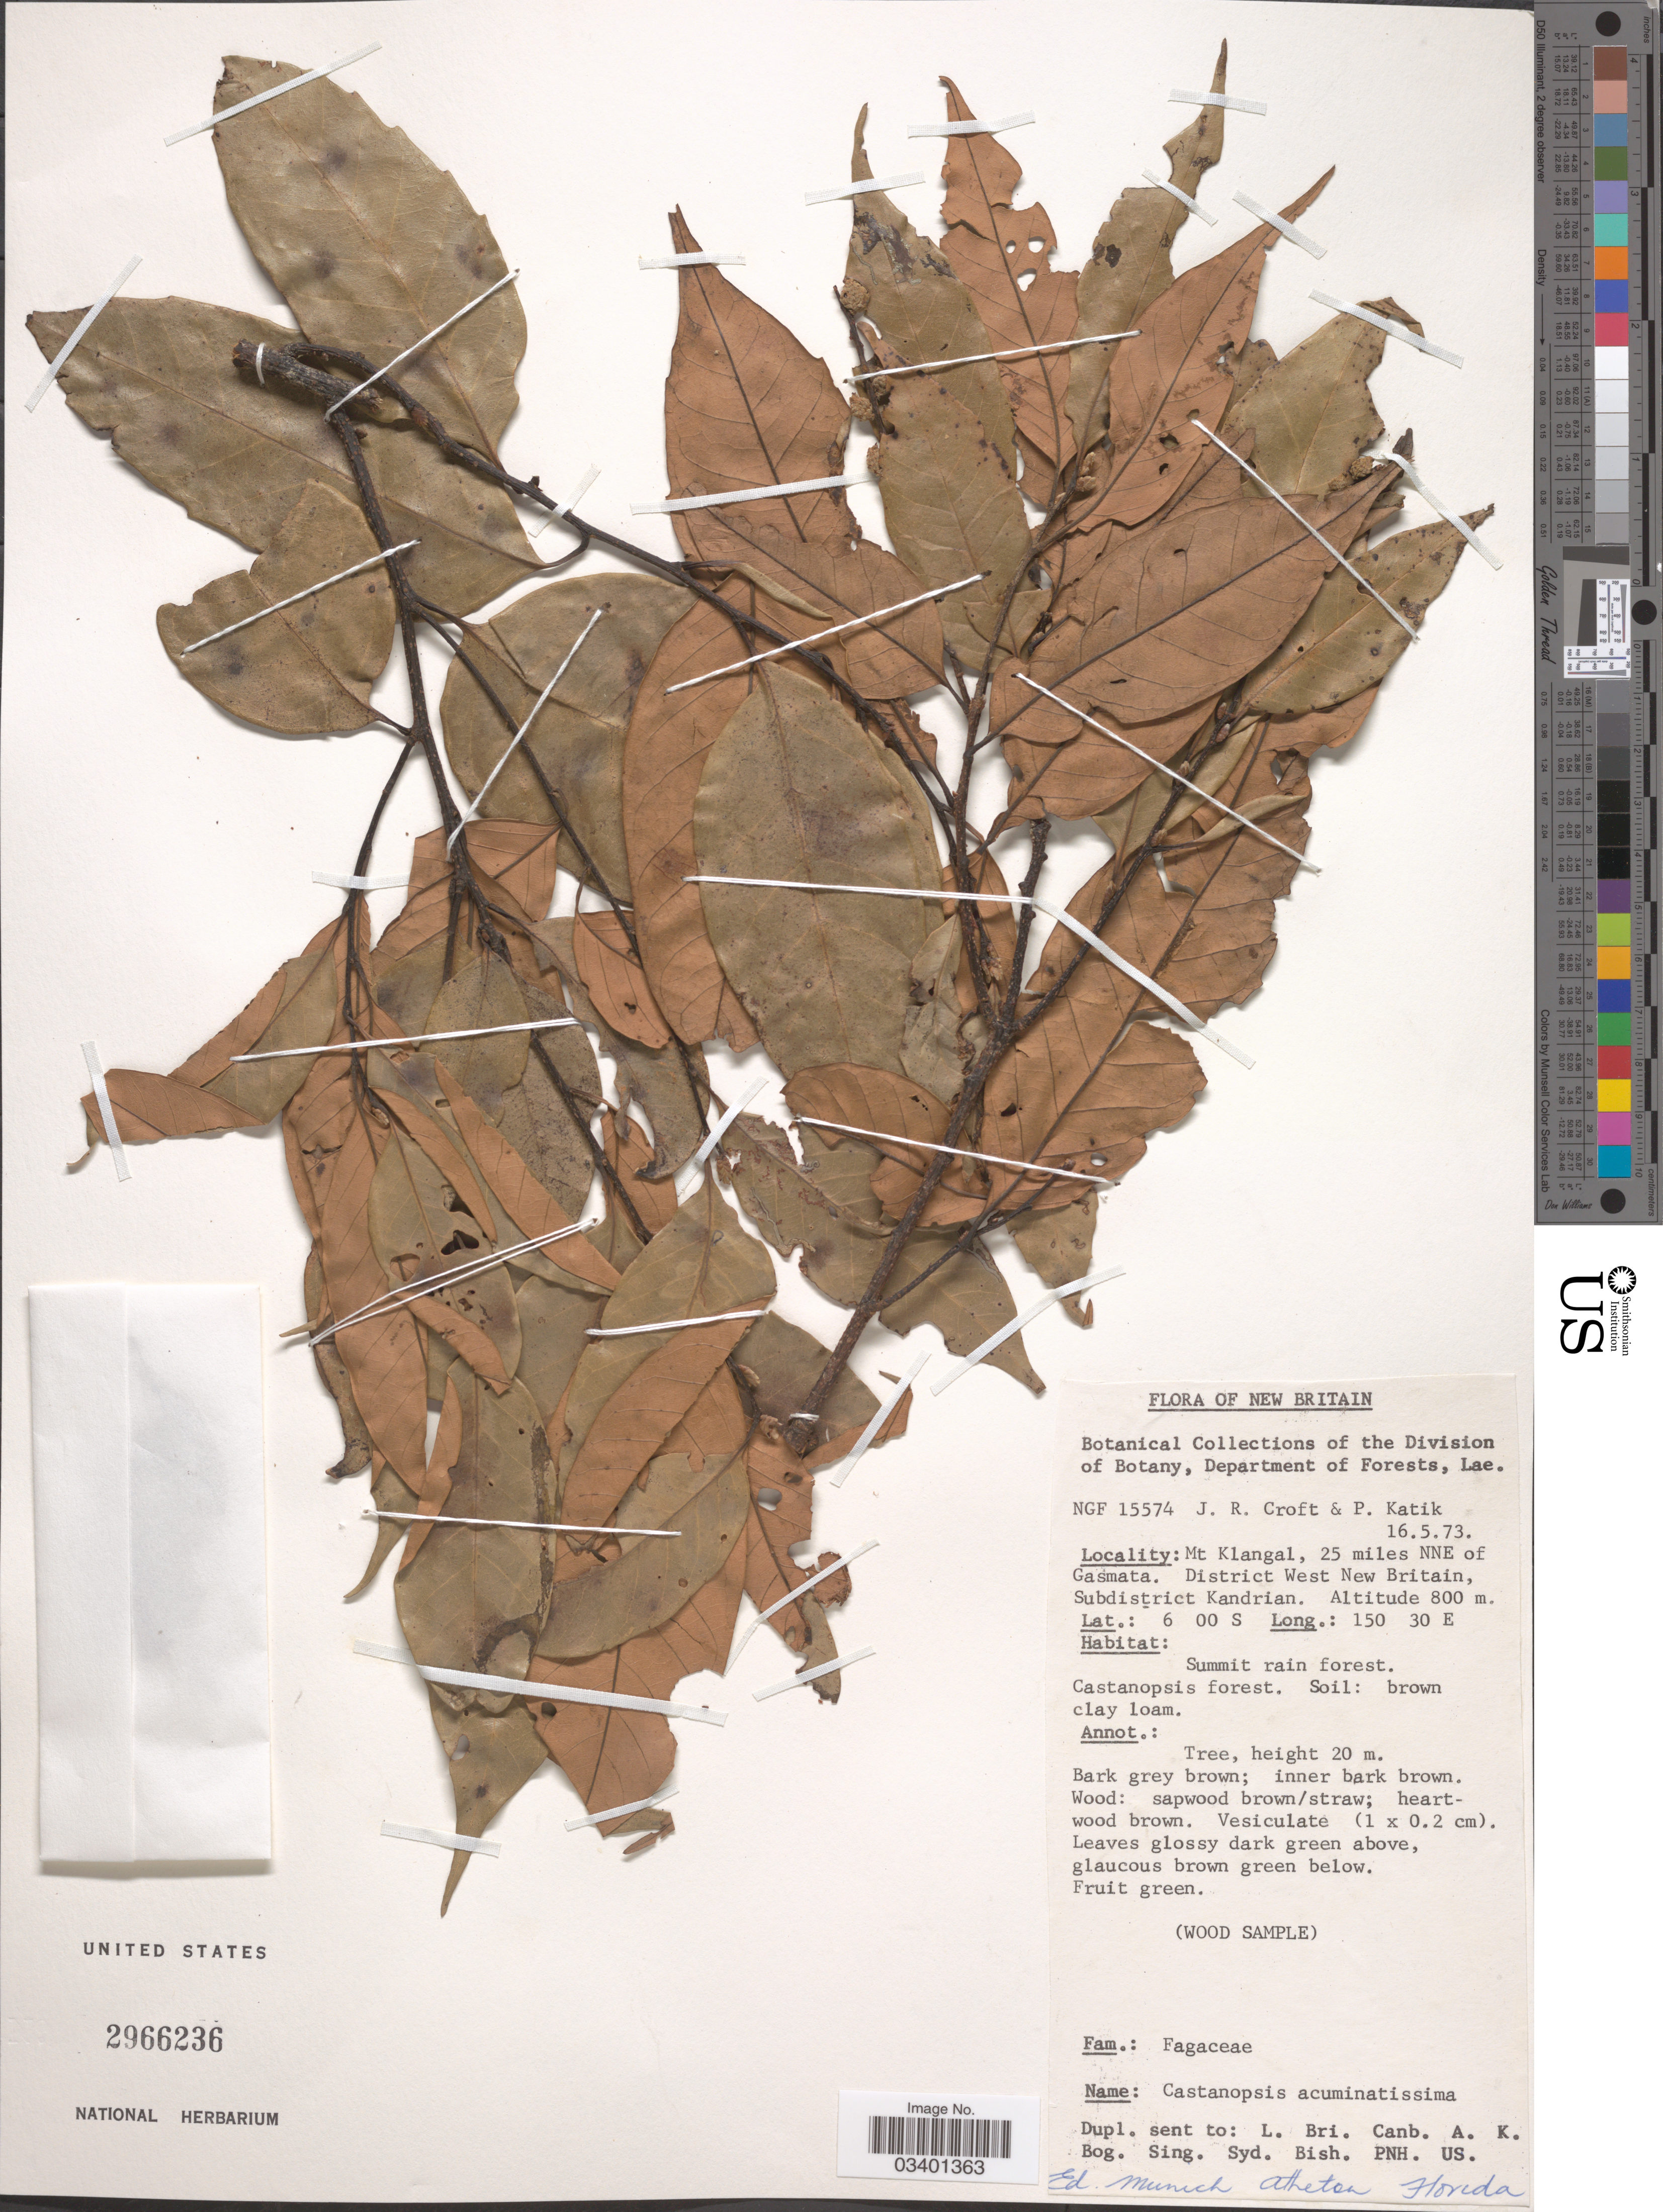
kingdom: Plantae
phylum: Tracheophyta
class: Magnoliopsida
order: Fagales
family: Fagaceae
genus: Castanopsis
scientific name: Castanopsis acuminatissima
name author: (Blume) A. DC.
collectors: J. R. Croft & P. Katik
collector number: NGF15574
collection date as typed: Transcribed d/m/y: 16/5/73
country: Papua New Guinea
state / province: West New Britain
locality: New Guinea. Mt Klangal, 25 miles NNE of Gasmata. District West New Britain, Subdistrict Kandrian.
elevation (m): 800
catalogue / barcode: US 2966236